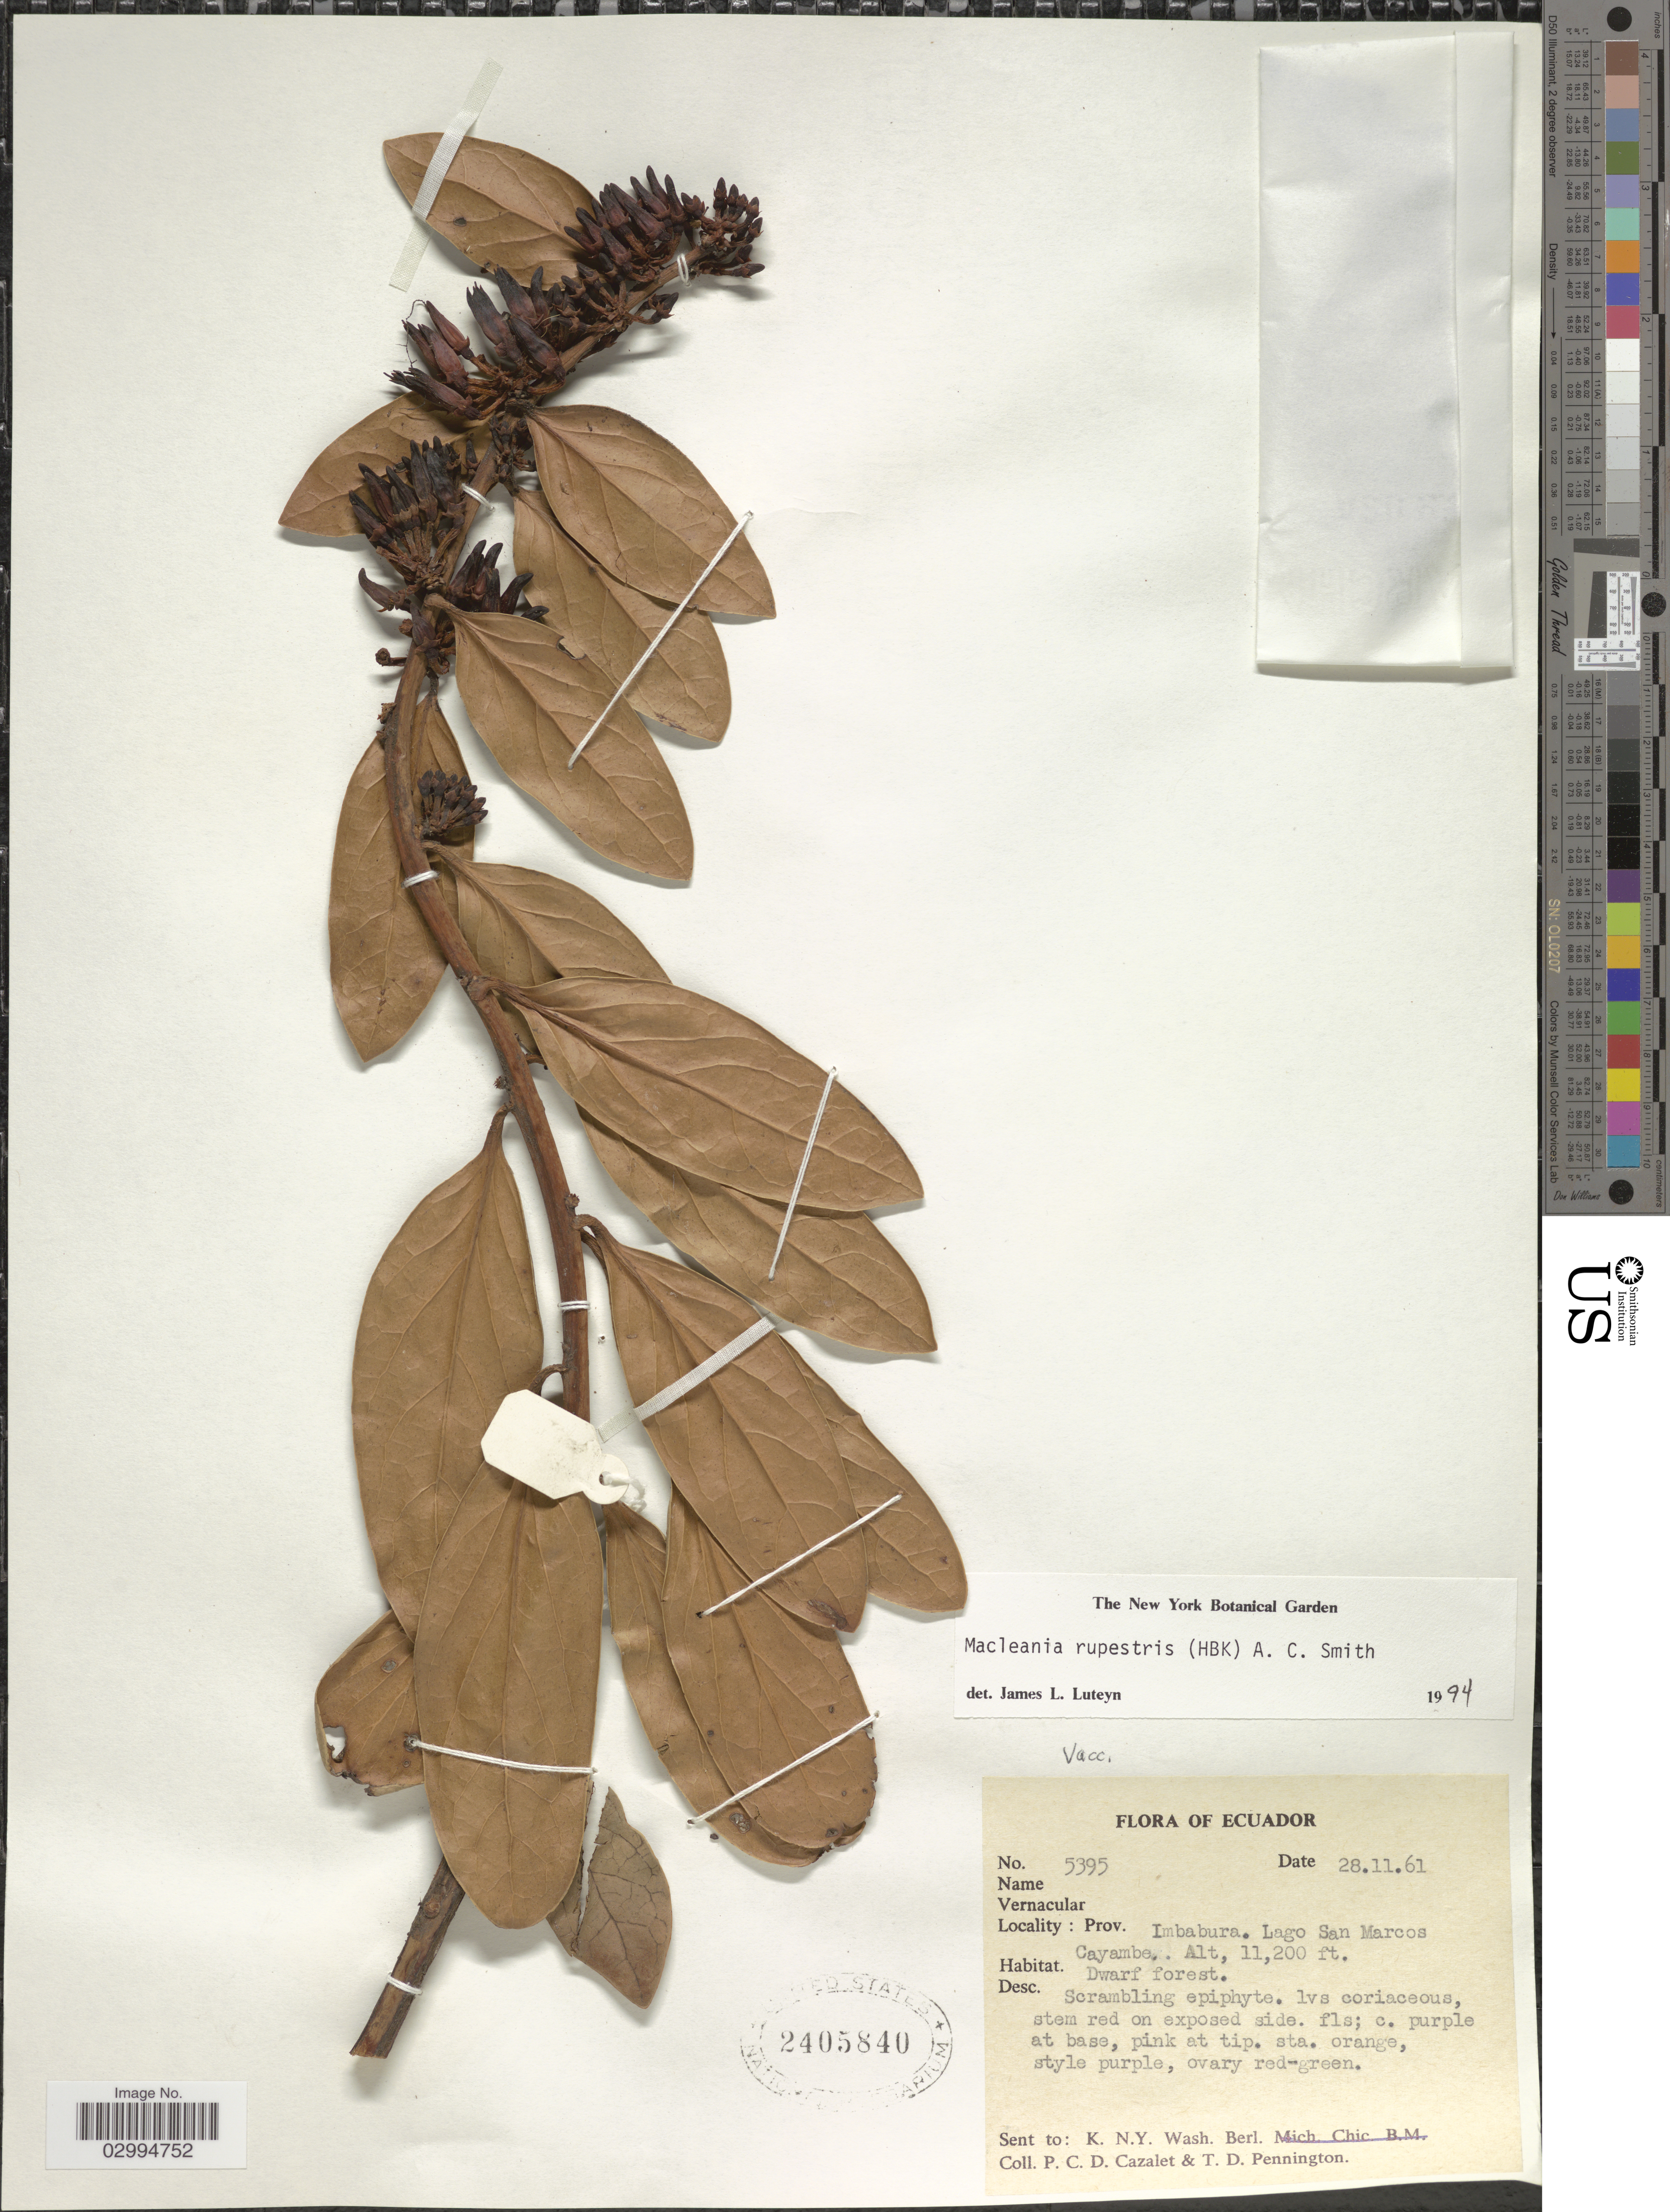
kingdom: Plantae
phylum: Tracheophyta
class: Magnoliopsida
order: Ericales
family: Ericaceae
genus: Macleania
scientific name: Macleania rupestris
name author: (Kunth) A.C. Sm.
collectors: P. C. D. Cazalet & T. D. Pennington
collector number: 5395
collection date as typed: Transcribed d/m/y: 28/11/61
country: Ecuador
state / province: Imbabura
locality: Lago San Marcos. Cayambe.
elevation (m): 3414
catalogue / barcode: US 2405840